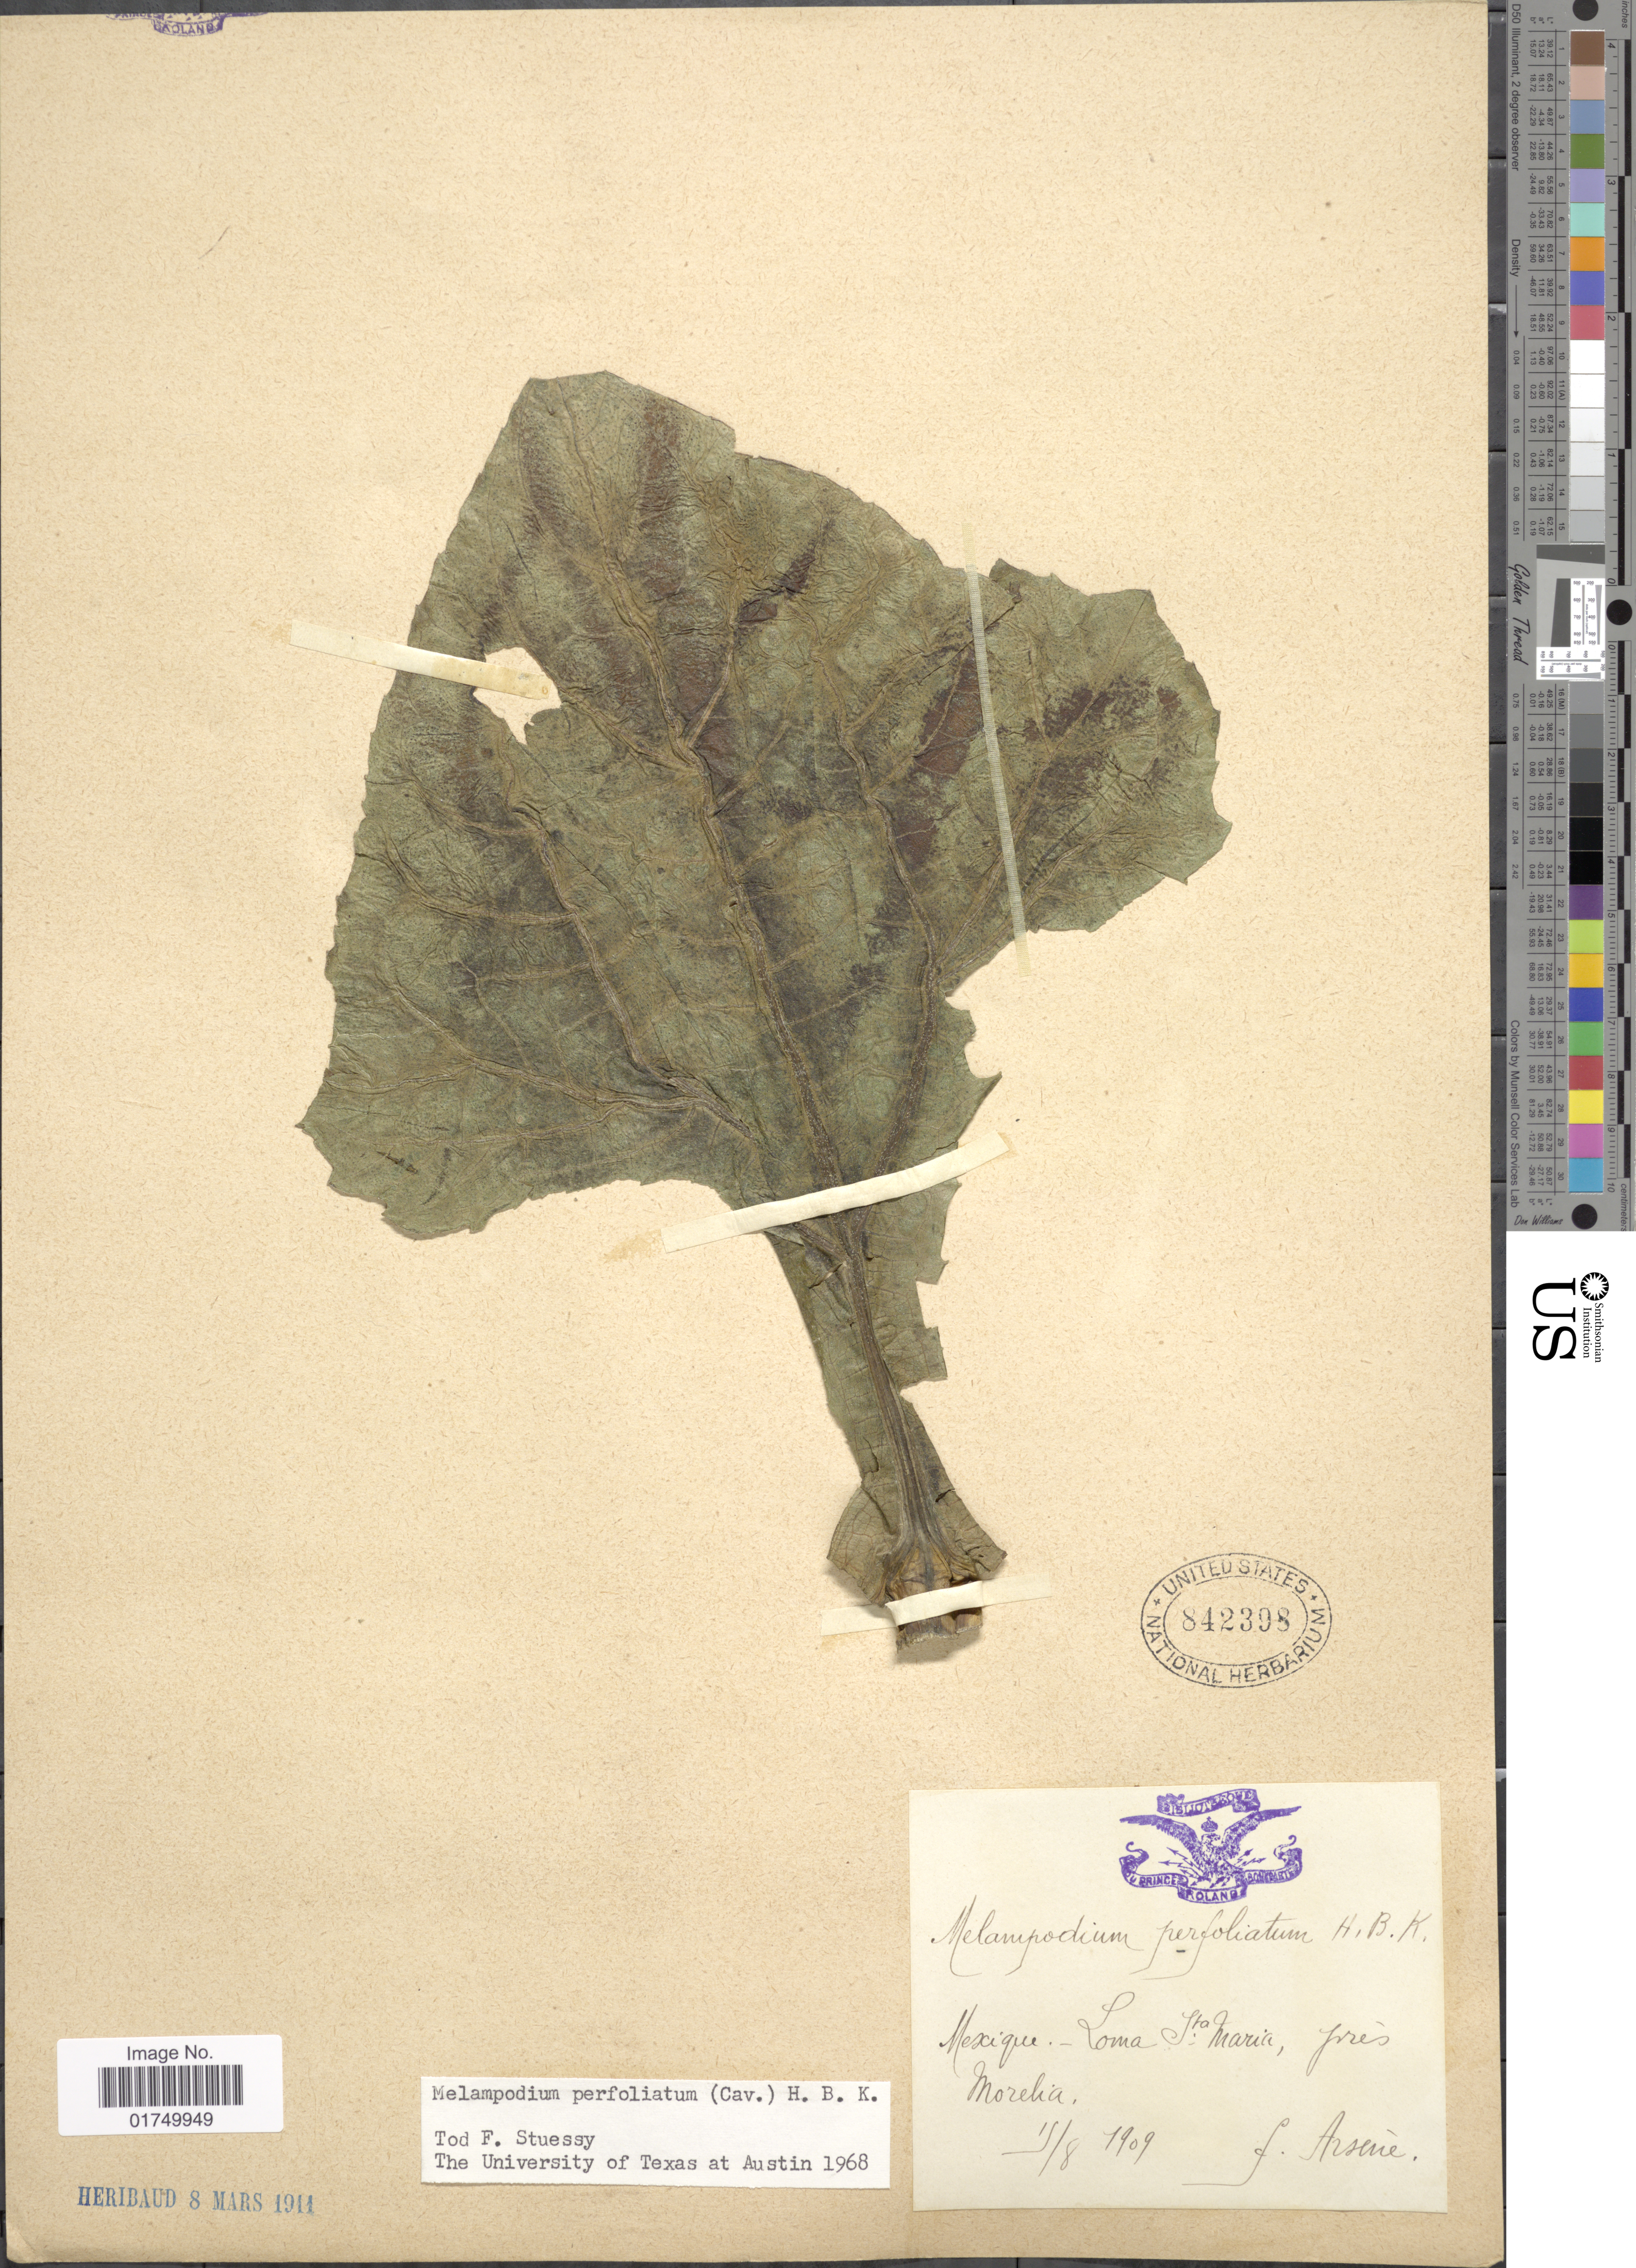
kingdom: Plantae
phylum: Tracheophyta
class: Magnoliopsida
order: Asterales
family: Asteraceae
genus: Melampodium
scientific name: Melampodium perfoliatum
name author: (Cav.) Kunth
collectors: F. Arsène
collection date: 1909-08-15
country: Mexico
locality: Mexique - Loma Sta. Maria, près Morelia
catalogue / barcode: US 842398